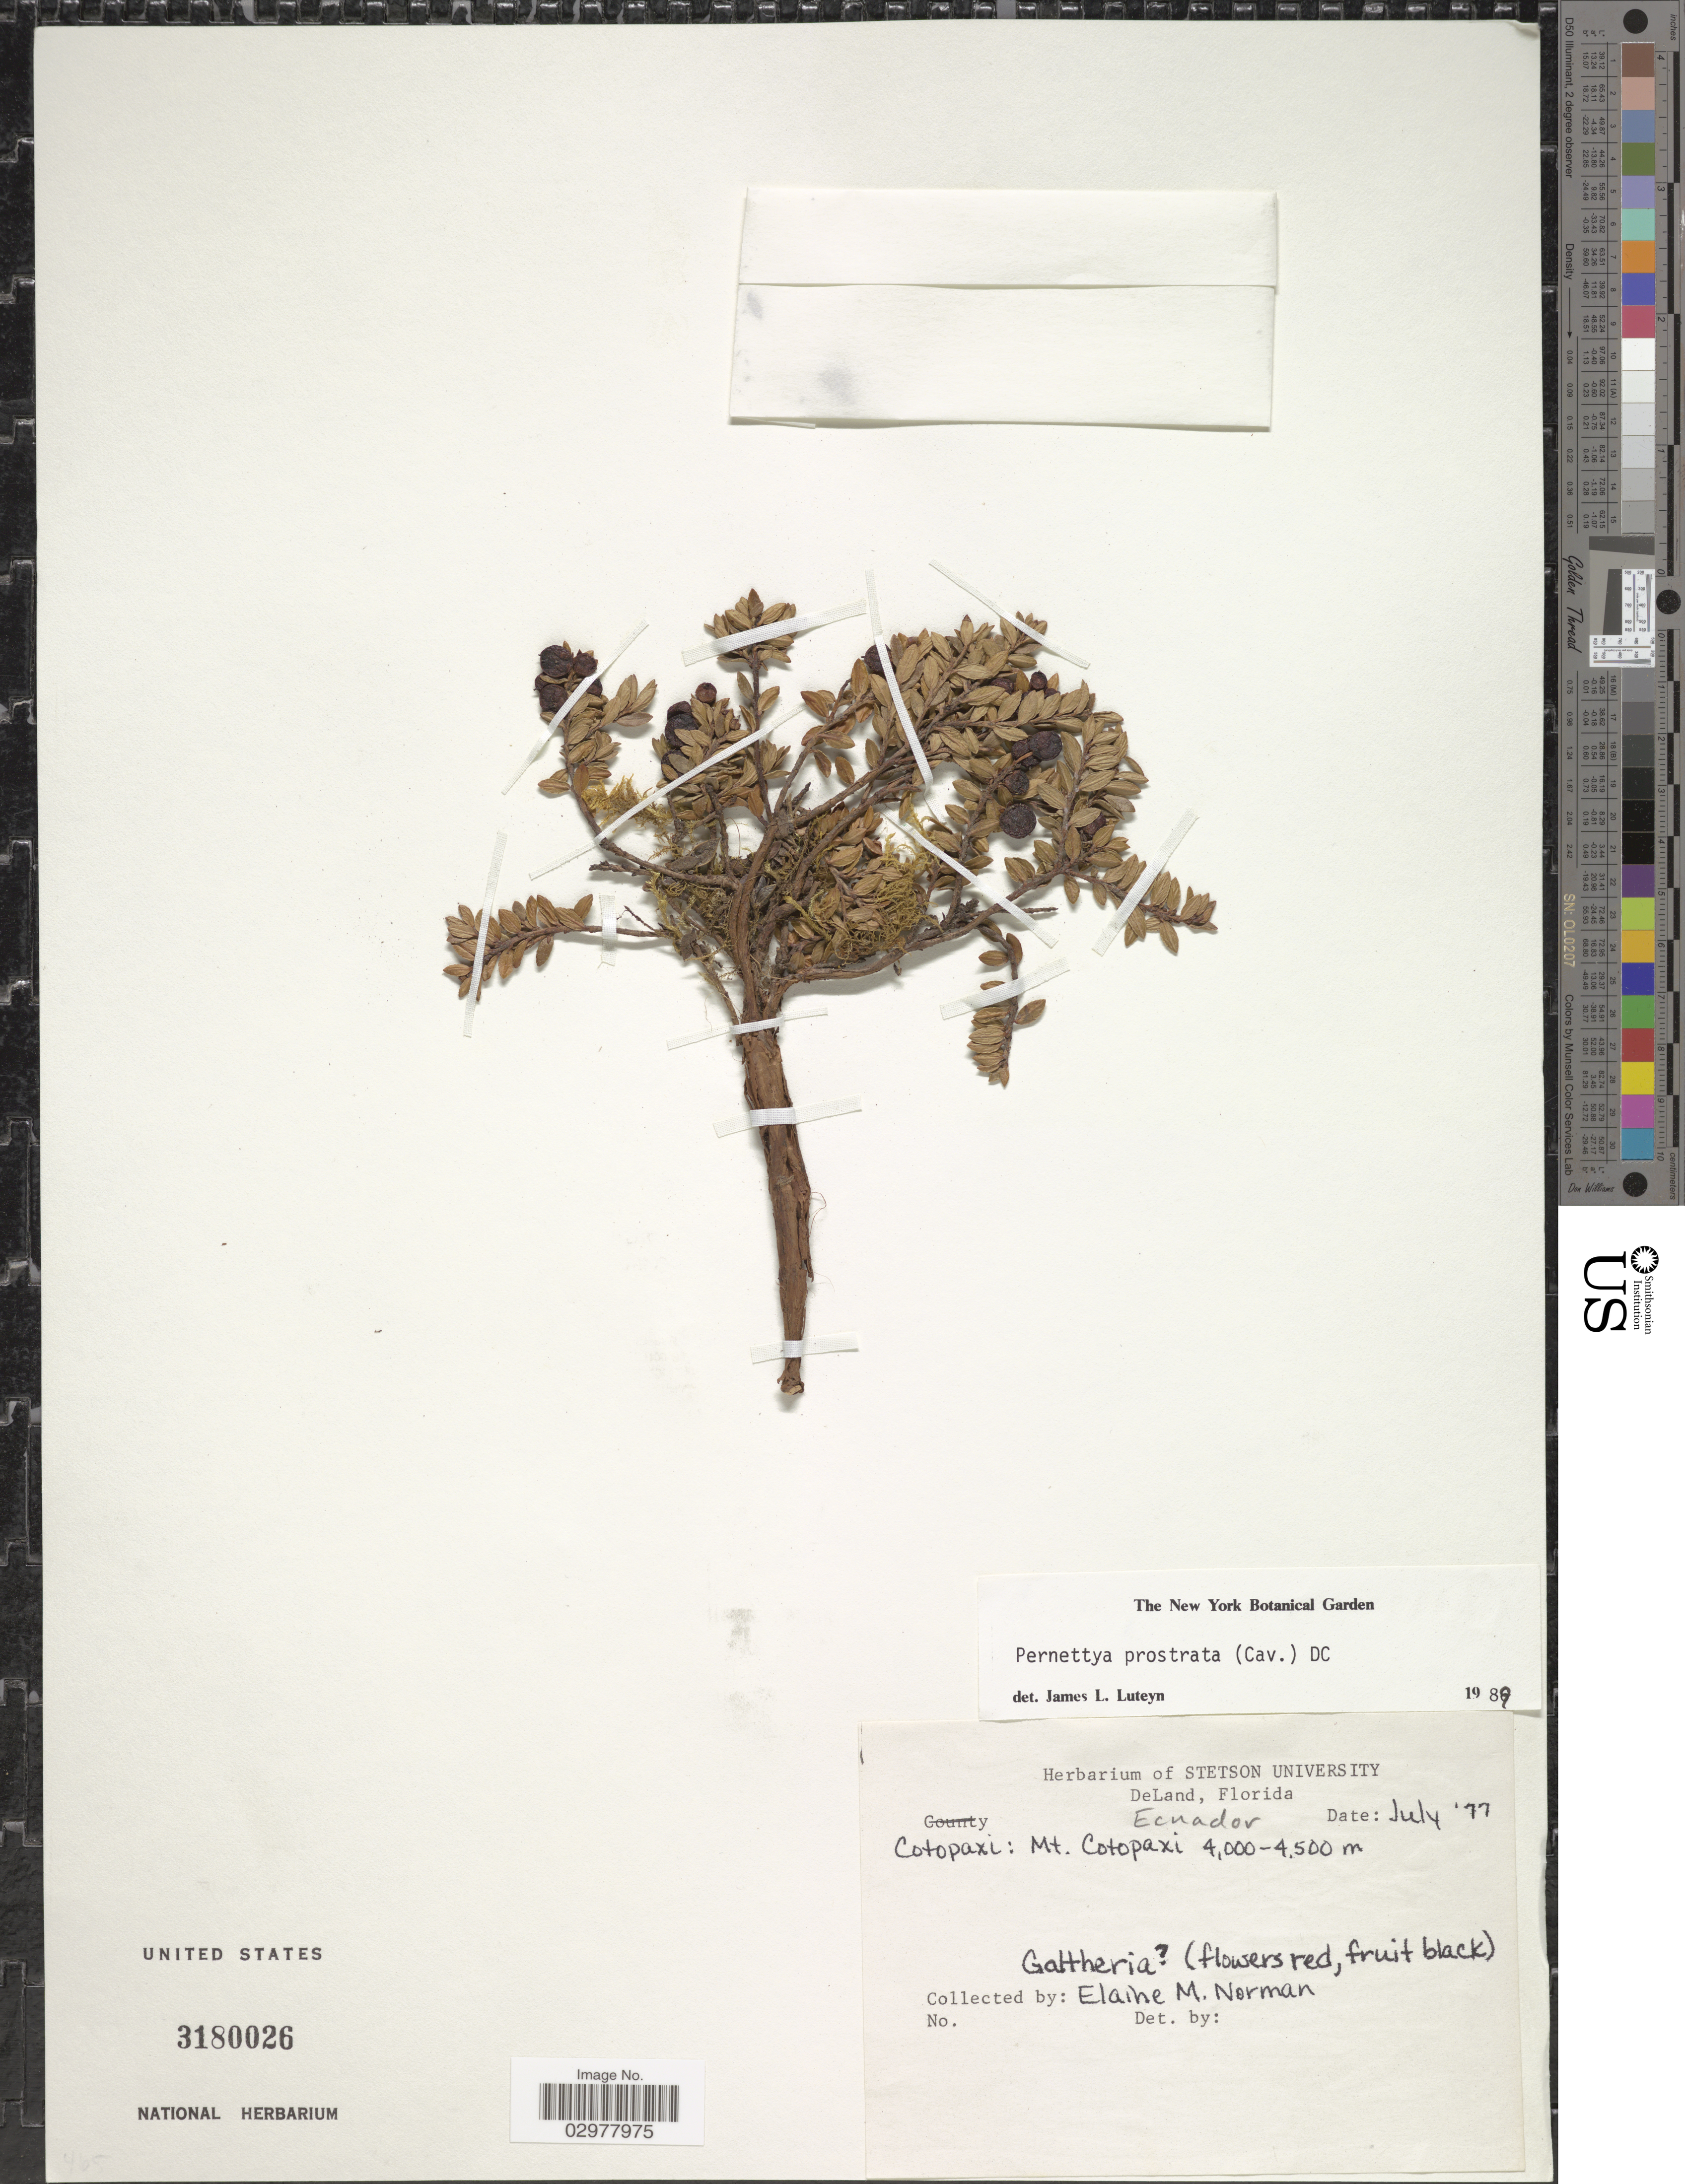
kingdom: Plantae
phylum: Tracheophyta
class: Magnoliopsida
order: Ericales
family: Ericaceae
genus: Pernettya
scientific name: Pernettya prostrata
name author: (Cav.) DC.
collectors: E. Norman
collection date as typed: Transcribed d/m/y: /7/77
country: Ecuador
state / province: Cotopaxi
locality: Mt. Cotopaxi.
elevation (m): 4000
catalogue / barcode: US 3180026